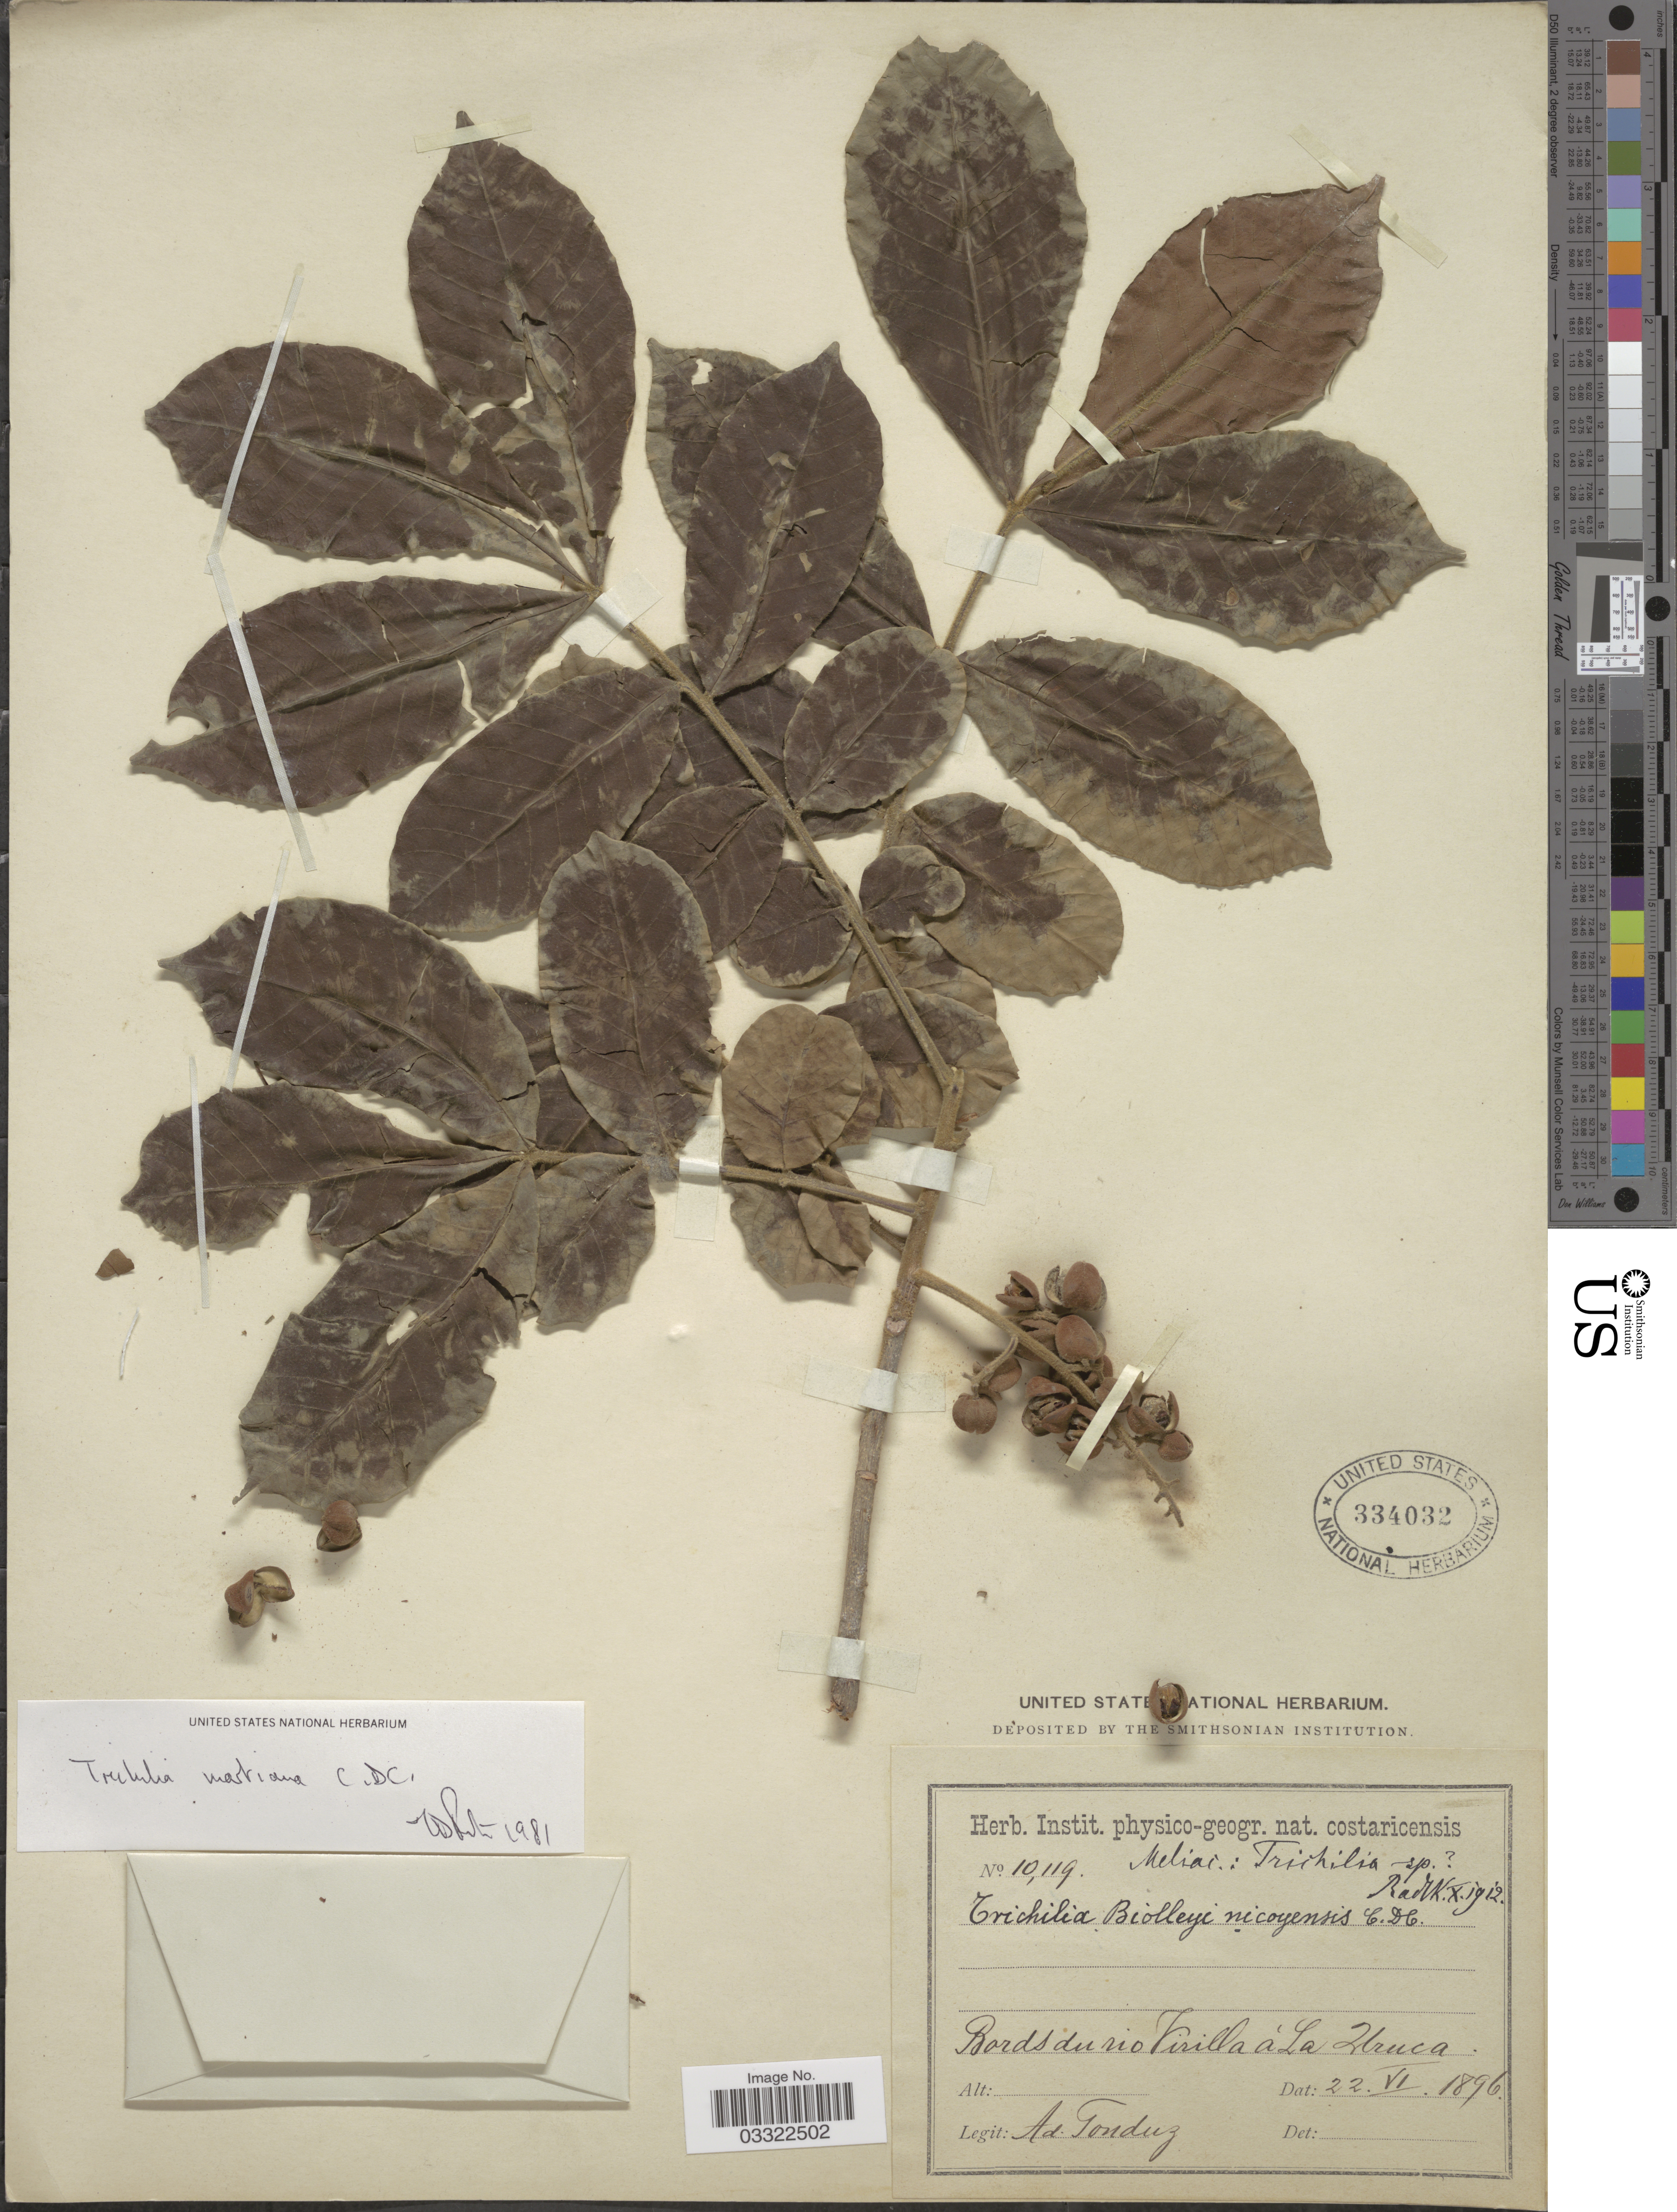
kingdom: Plantae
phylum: Tracheophyta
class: Magnoliopsida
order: Sapindales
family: Meliaceae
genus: Trichilia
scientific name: Trichilia martiana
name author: C. DC.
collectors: A. Tonduz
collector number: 10119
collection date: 1896-06-22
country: Costa Rica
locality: Bords du rio Virilla á La Uruca.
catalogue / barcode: US 334032